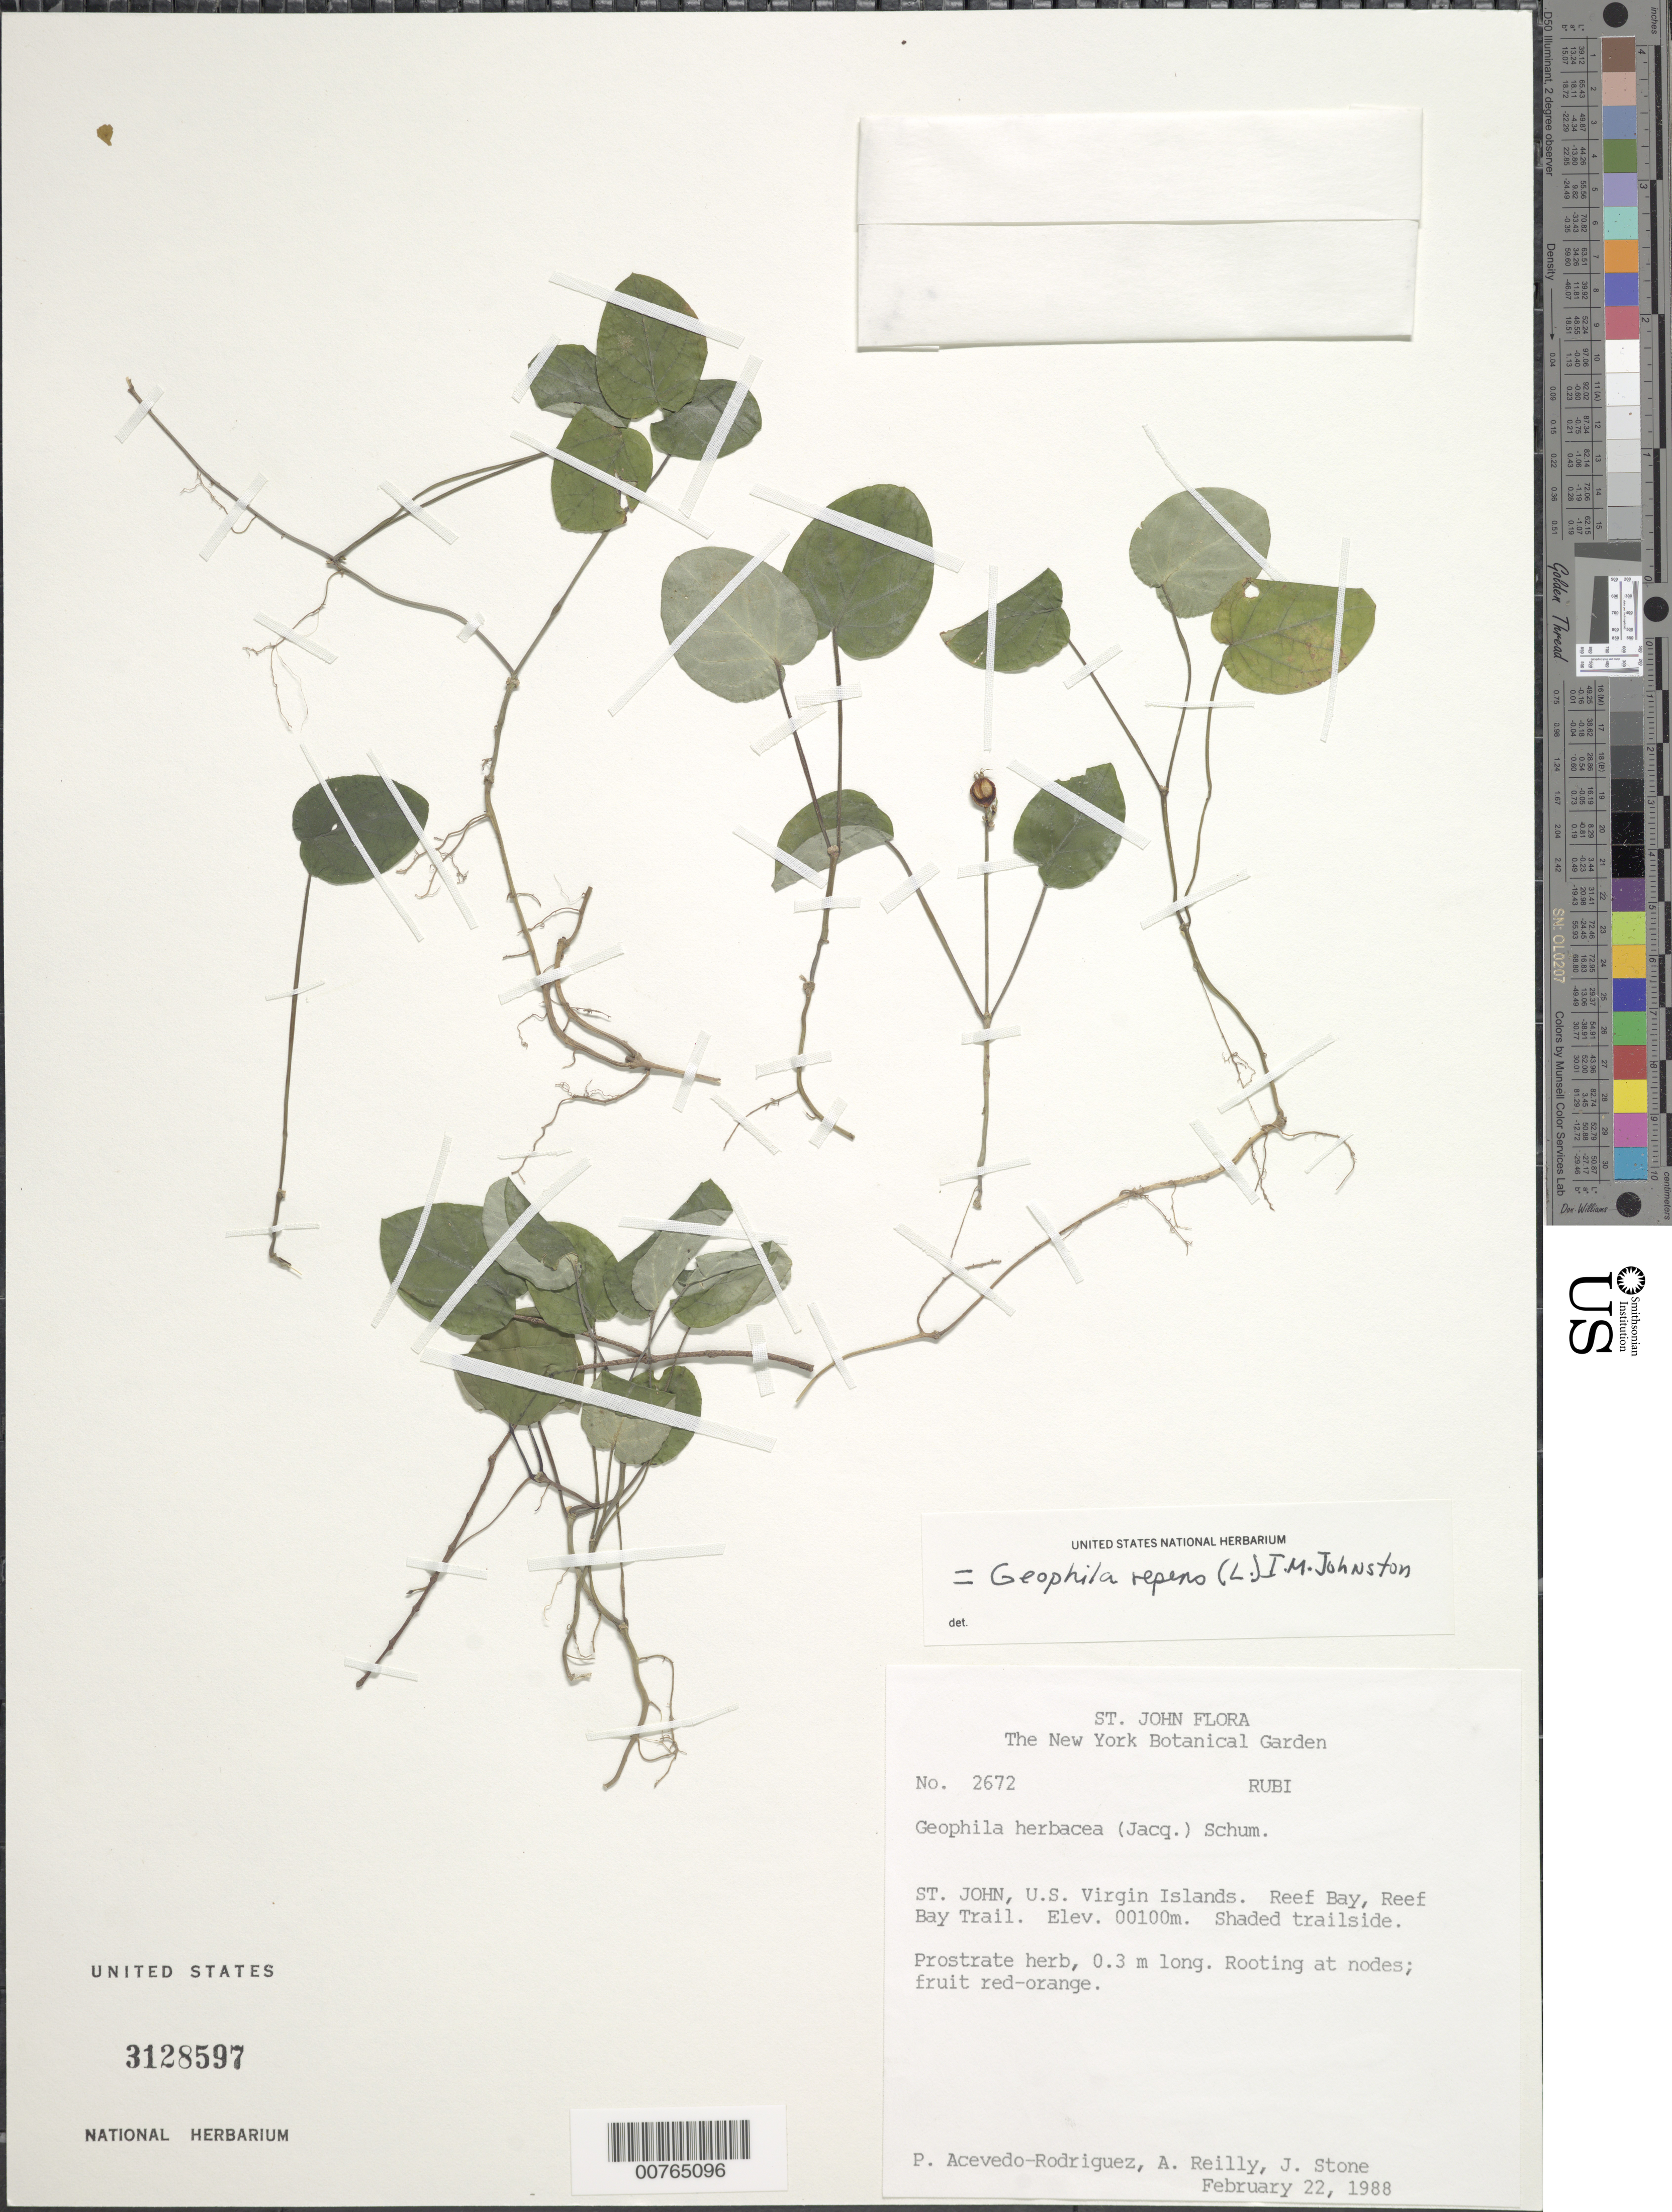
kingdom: Plantae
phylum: Tracheophyta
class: Magnoliopsida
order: Gentianales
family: Rubiaceae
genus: Geophila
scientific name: Geophila repens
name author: (L.) I.M. Johnst.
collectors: P. Acevedo-Rodr., A. Reilly & J. Stone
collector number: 2672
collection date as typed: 22 Feb 1988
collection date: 1988-02-22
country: U.S. Virgin Islands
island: St. John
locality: Reef Bay Trail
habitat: Shaded trailside.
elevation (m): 100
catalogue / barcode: US 3128597